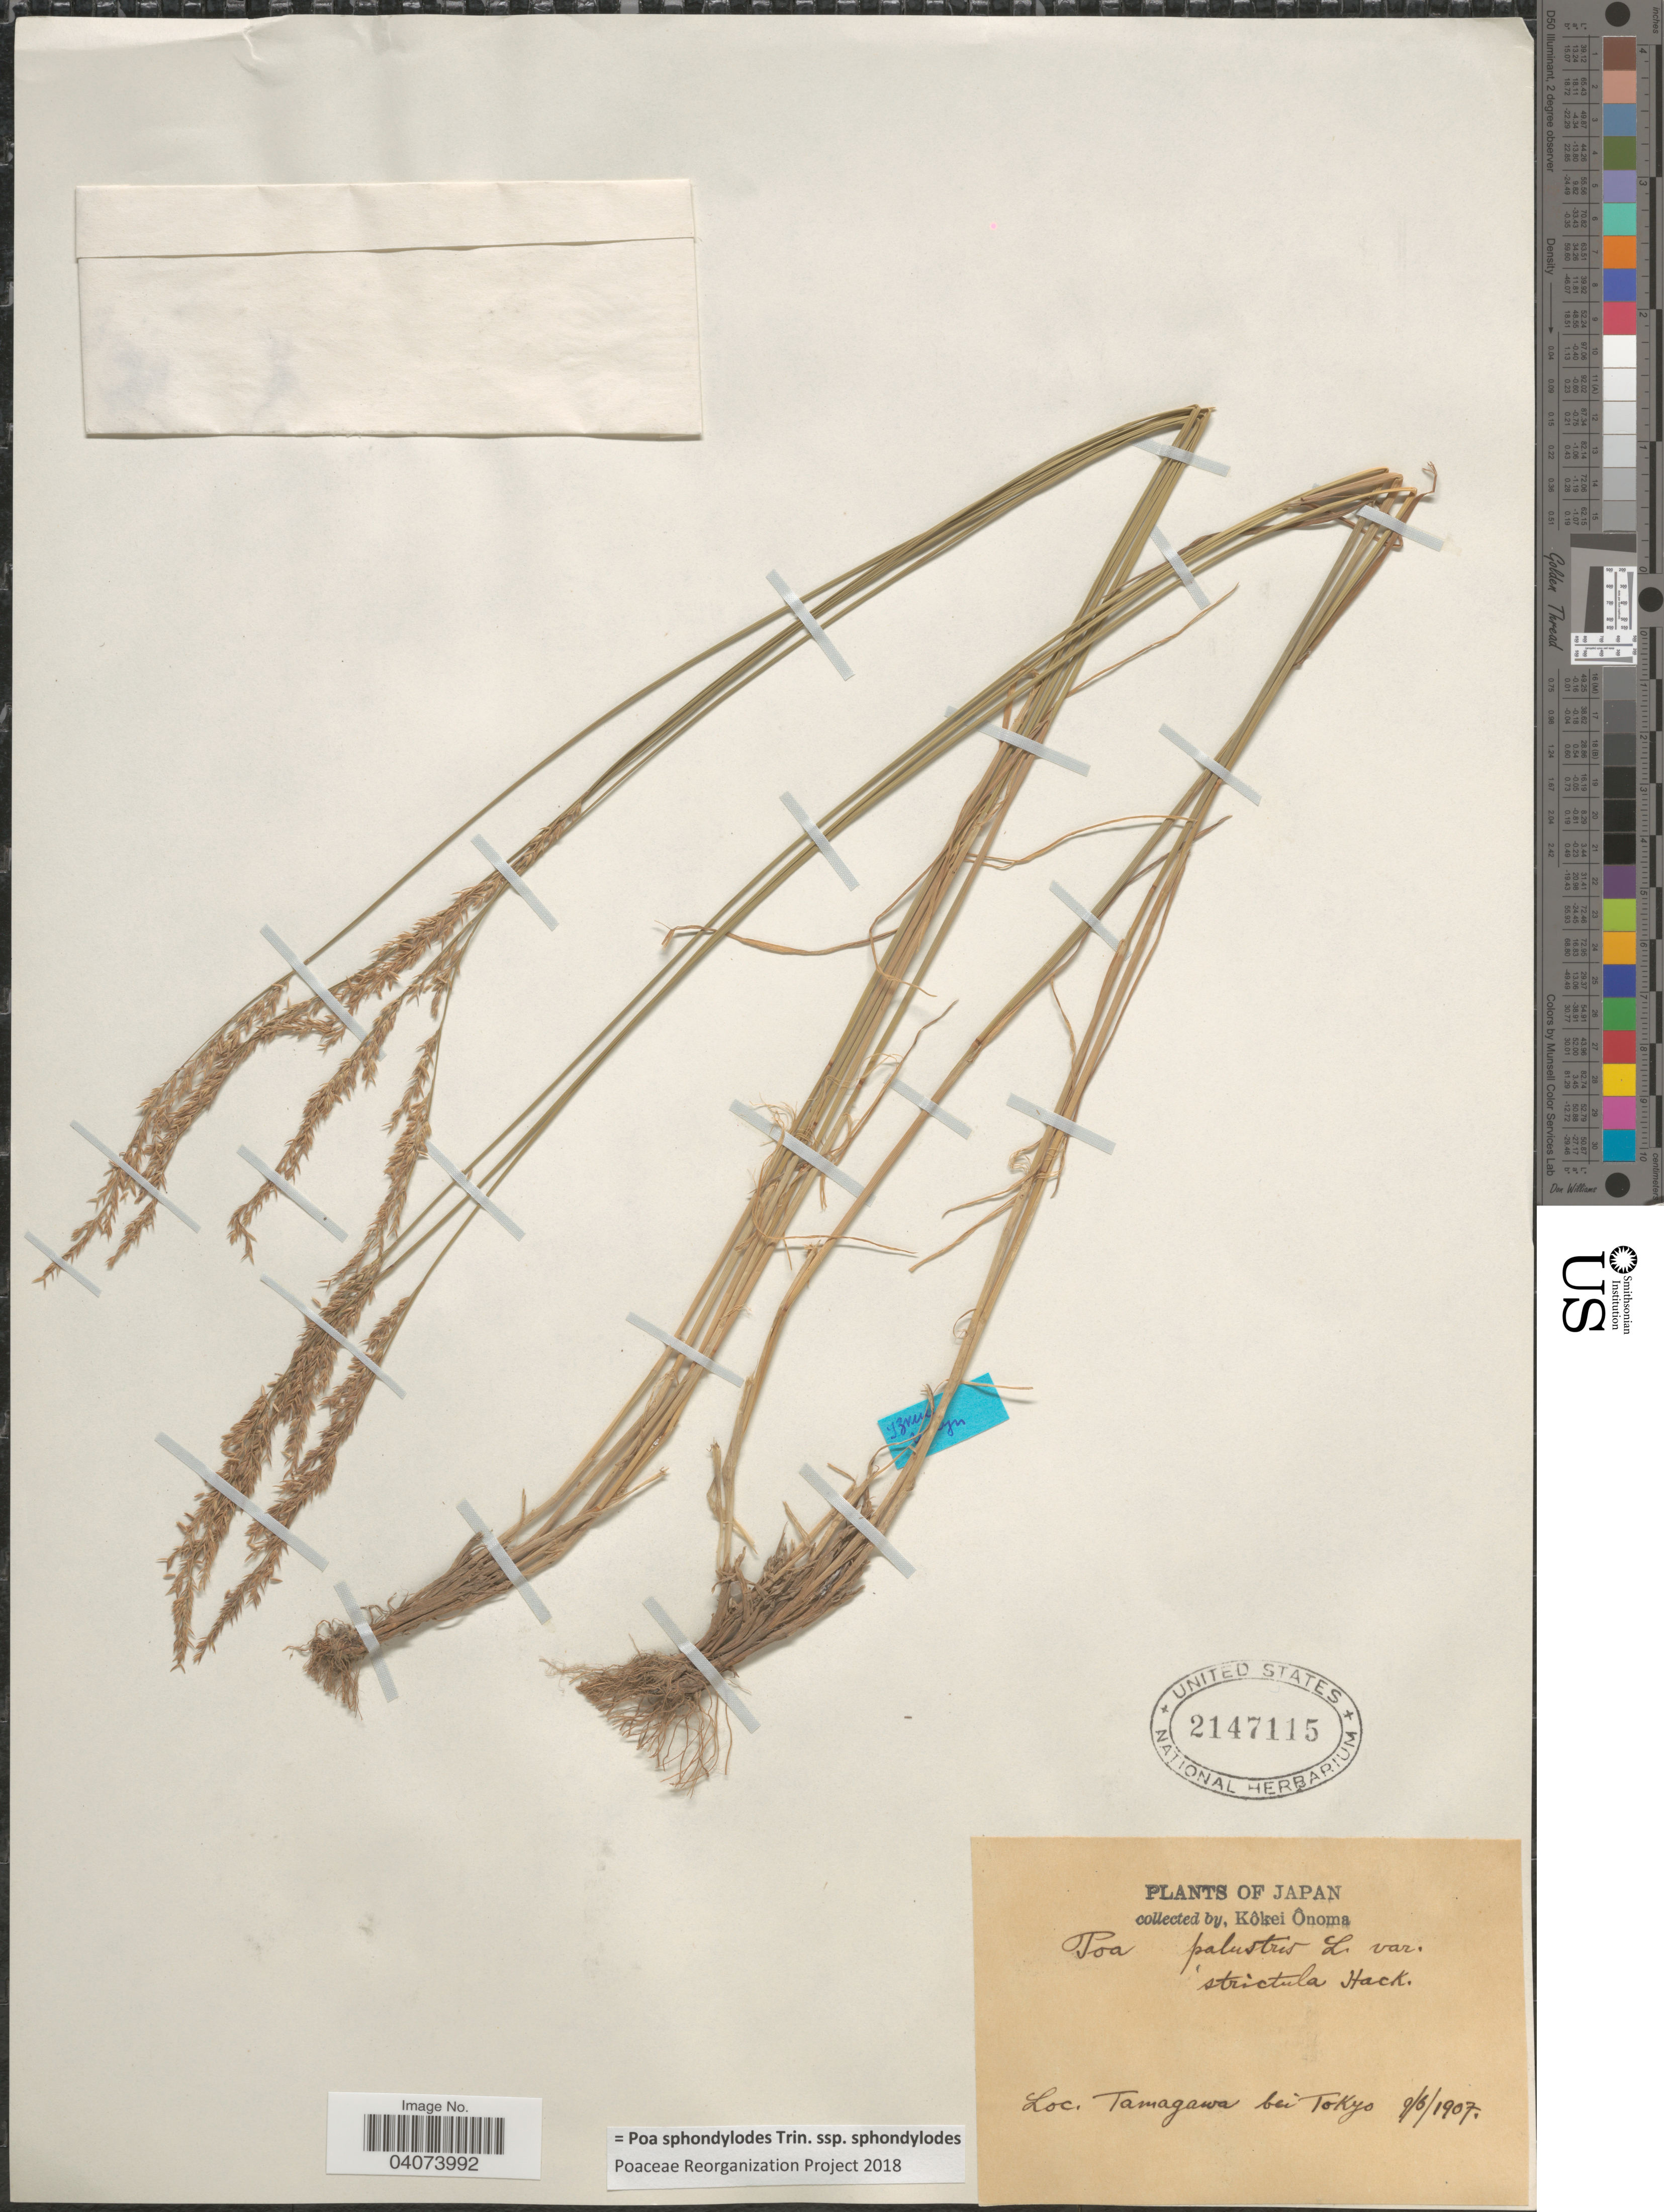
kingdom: Plantae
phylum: Tracheophyta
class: Liliopsida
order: Poales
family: Poaceae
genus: Poa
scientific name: Poa sphondylodes subsp. sphondylodes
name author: Trin.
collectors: K. Onoma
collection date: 1907-06-09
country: Japan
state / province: Tokyo, Federal City of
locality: Tamagawa bei Tokyo.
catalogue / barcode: US 2147115